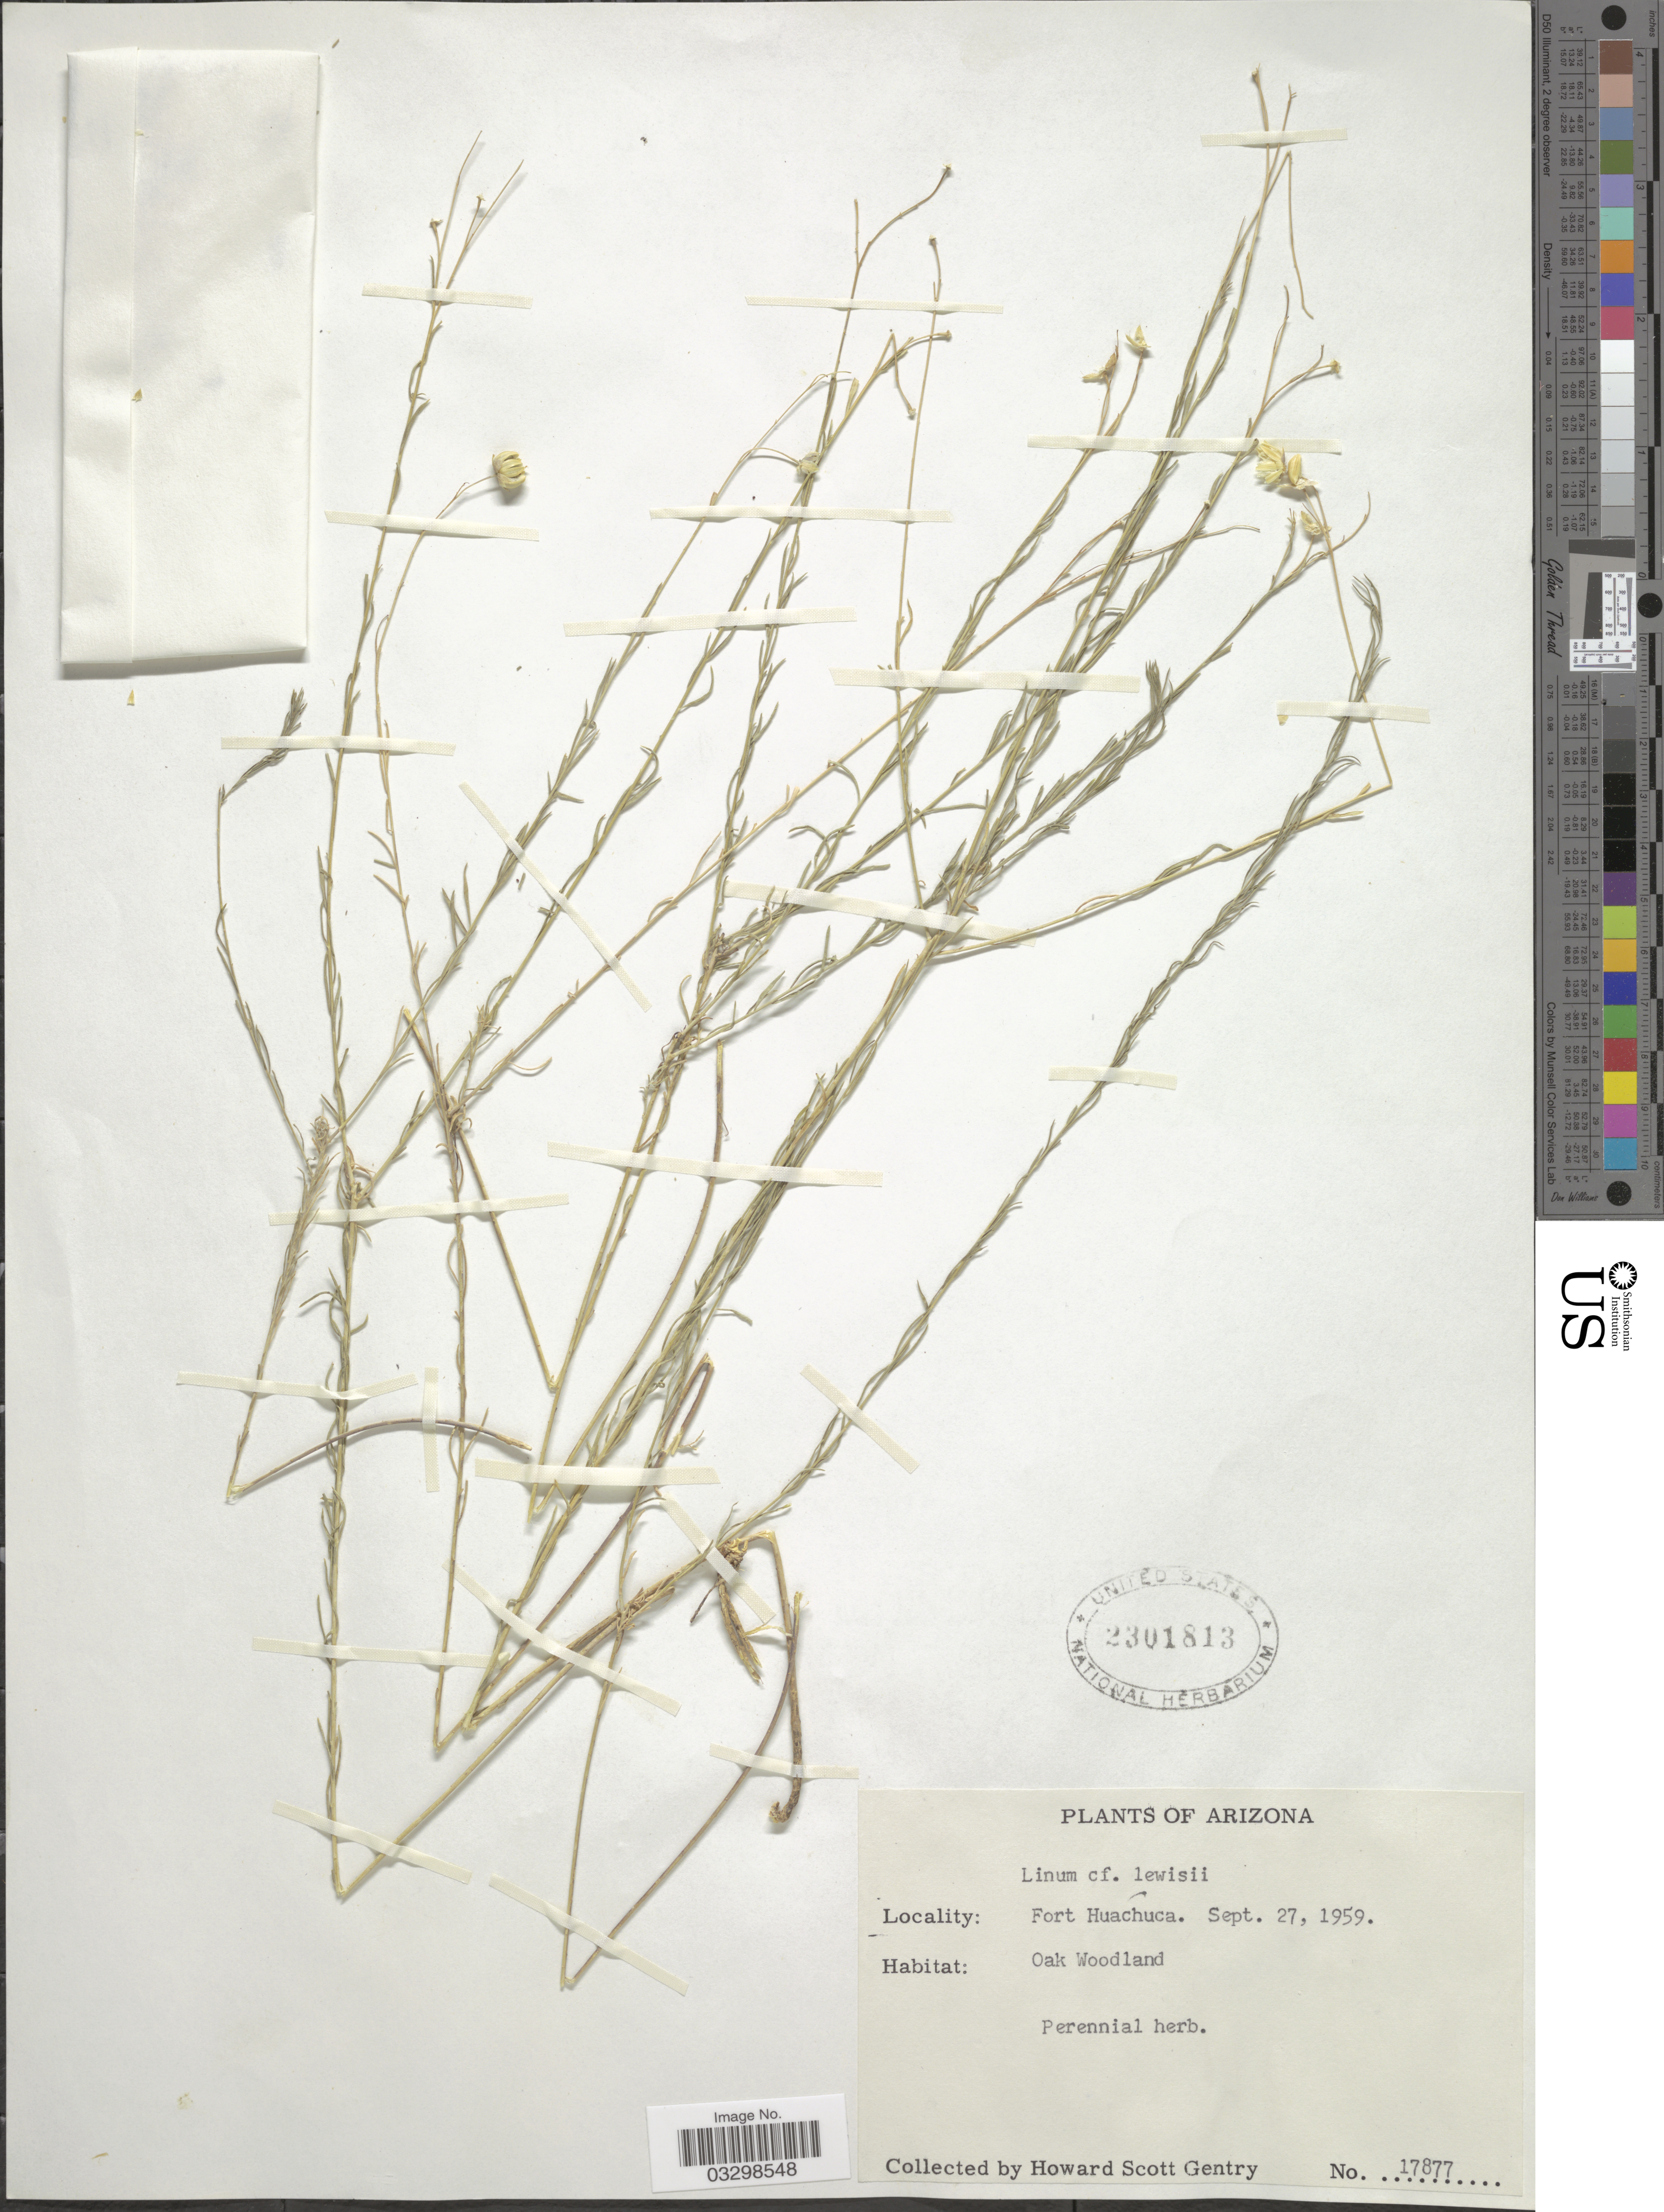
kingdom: Plantae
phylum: Tracheophyta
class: Magnoliopsida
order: Malpighiales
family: Linaceae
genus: Linum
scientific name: Linum lewisii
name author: Pursh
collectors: H. S. Gentry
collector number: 17877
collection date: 1959-09-27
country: United States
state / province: Arizona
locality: Fort Huachuca.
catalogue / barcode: US 2301813